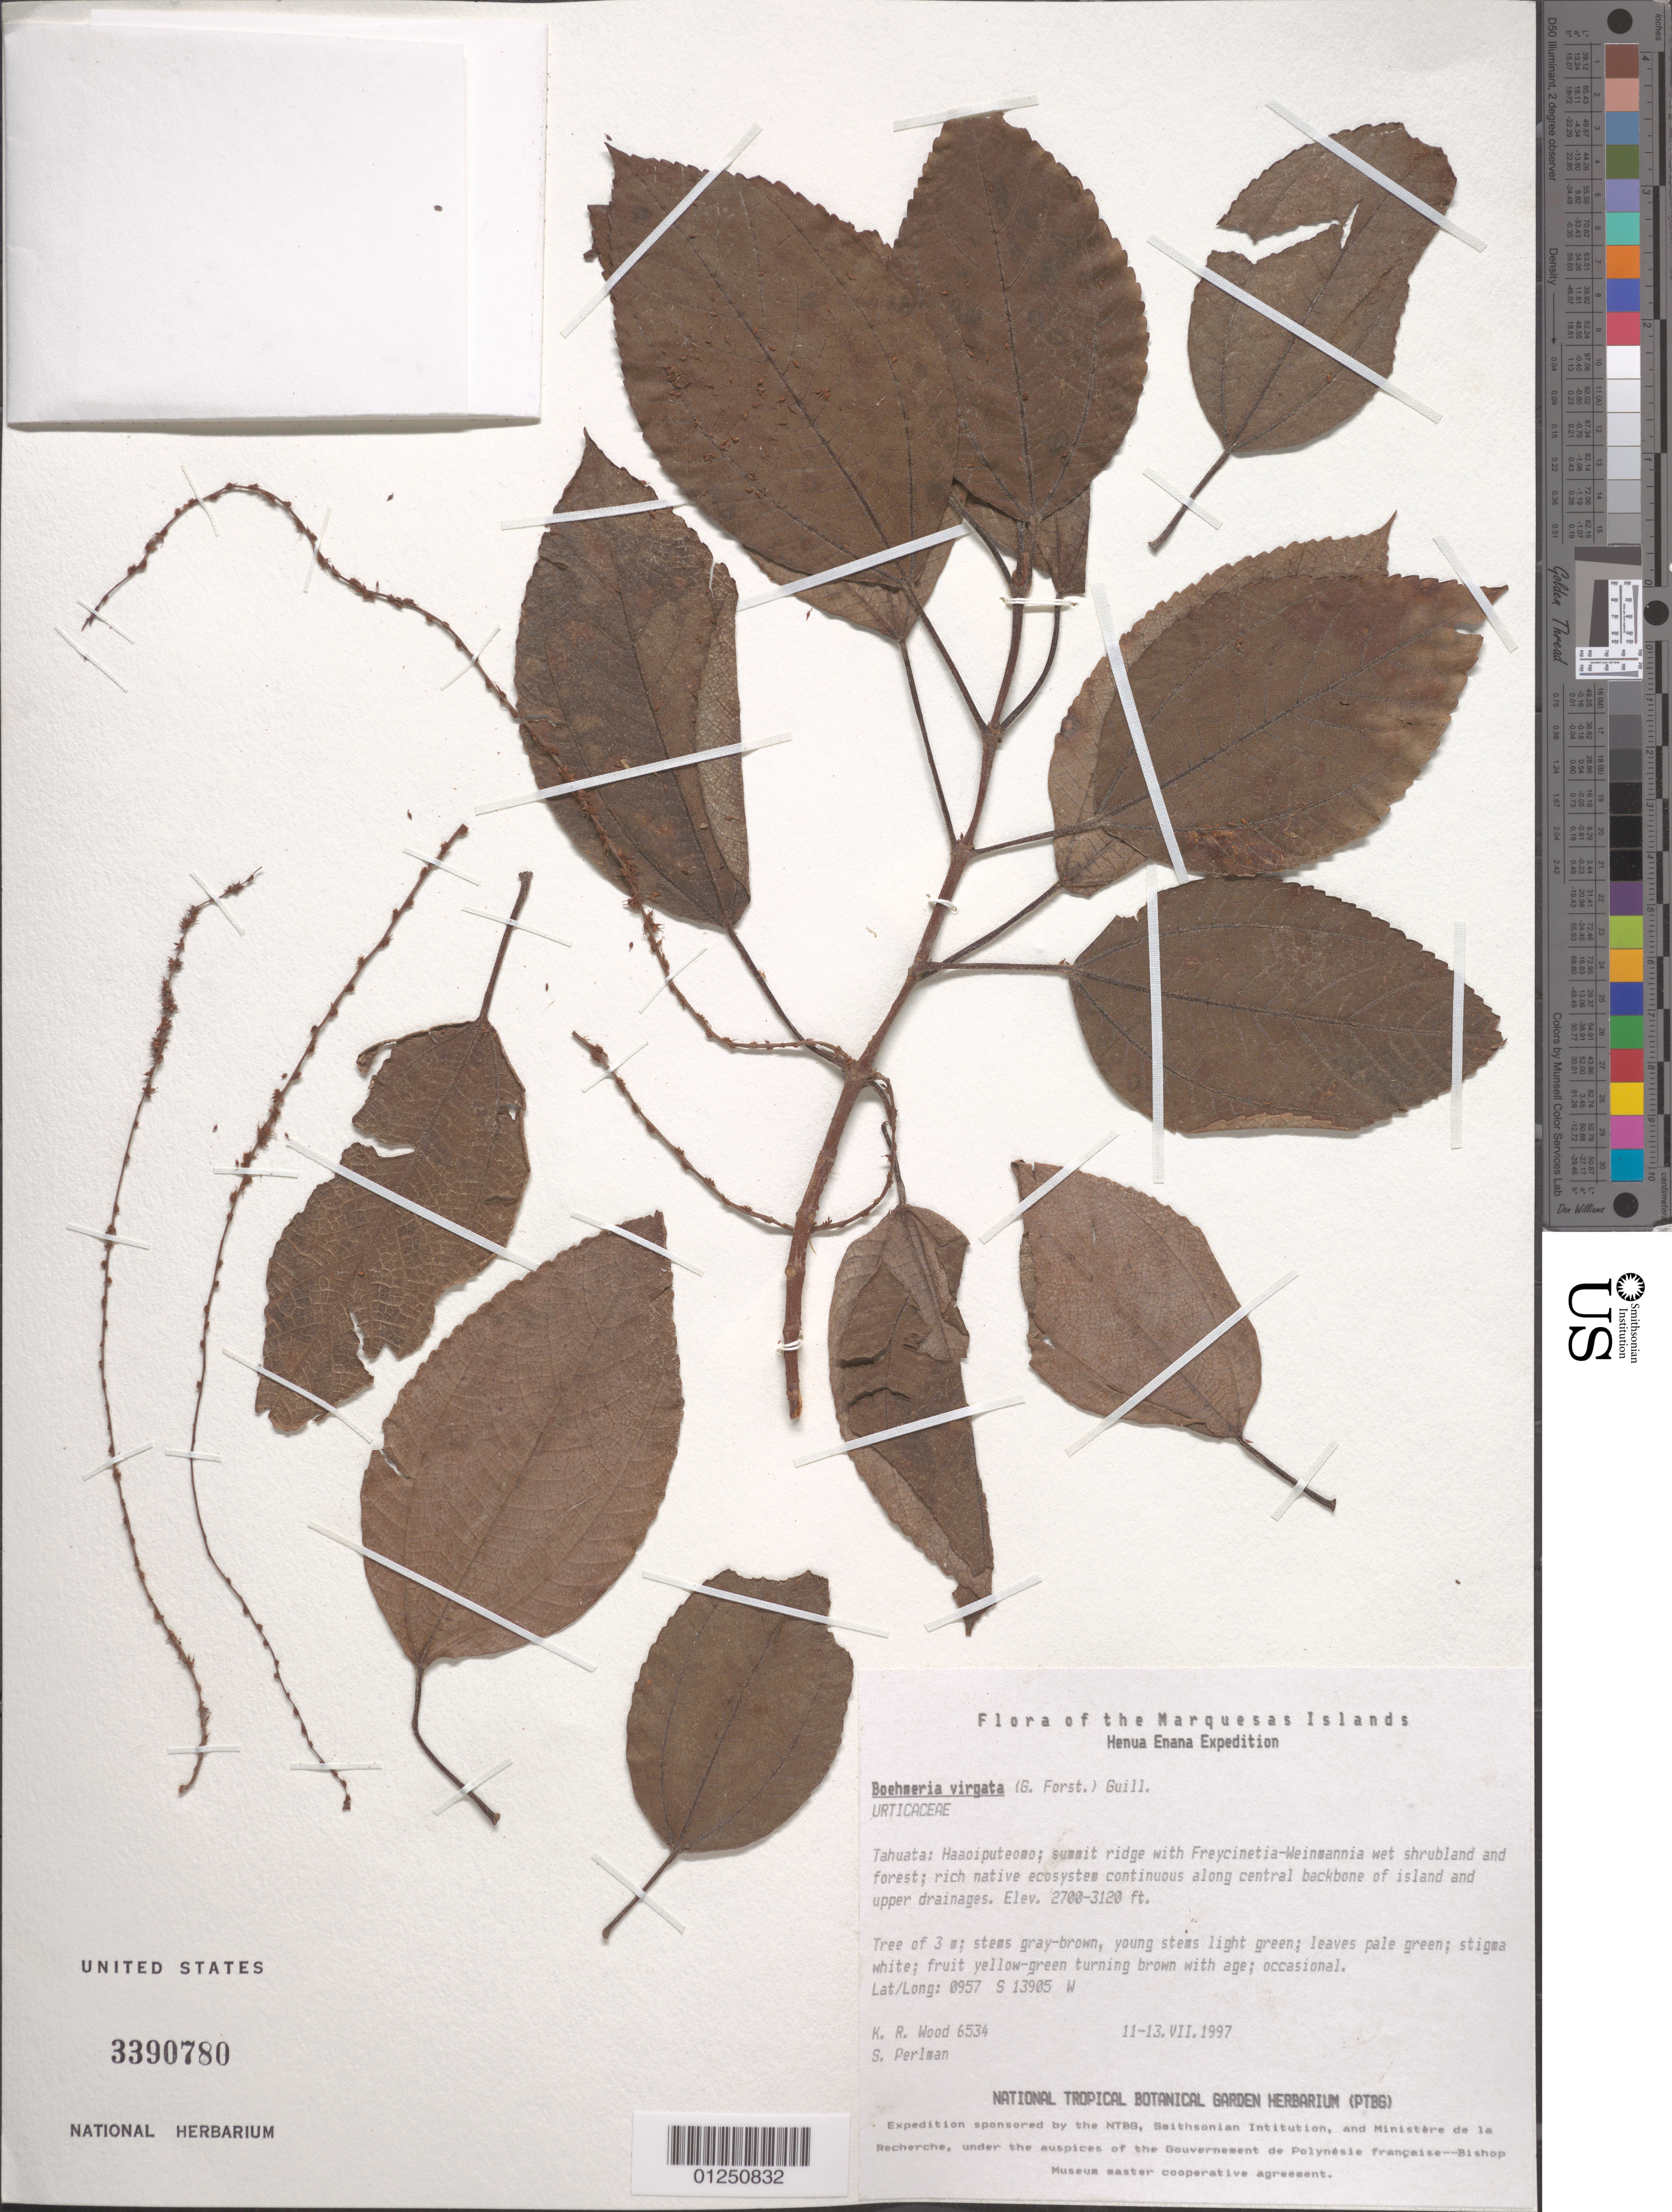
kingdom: Plantae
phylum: Tracheophyta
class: Magnoliopsida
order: Rosales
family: Urticaceae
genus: Boehmeria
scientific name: Boehmeria virgata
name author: (G. Forst.) Guill.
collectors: K. R. Wood & S. P. Perlman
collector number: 6534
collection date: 1997-07-11/1997-07-13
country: French Polynesia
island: Tahuata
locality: Haaoiputeomo, summit ridge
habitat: In Freycinetia - Weinmannia wet shrub and forest, rich native ecosystem, continuous along backbone of island and upper drainages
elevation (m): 823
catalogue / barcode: US 3390780